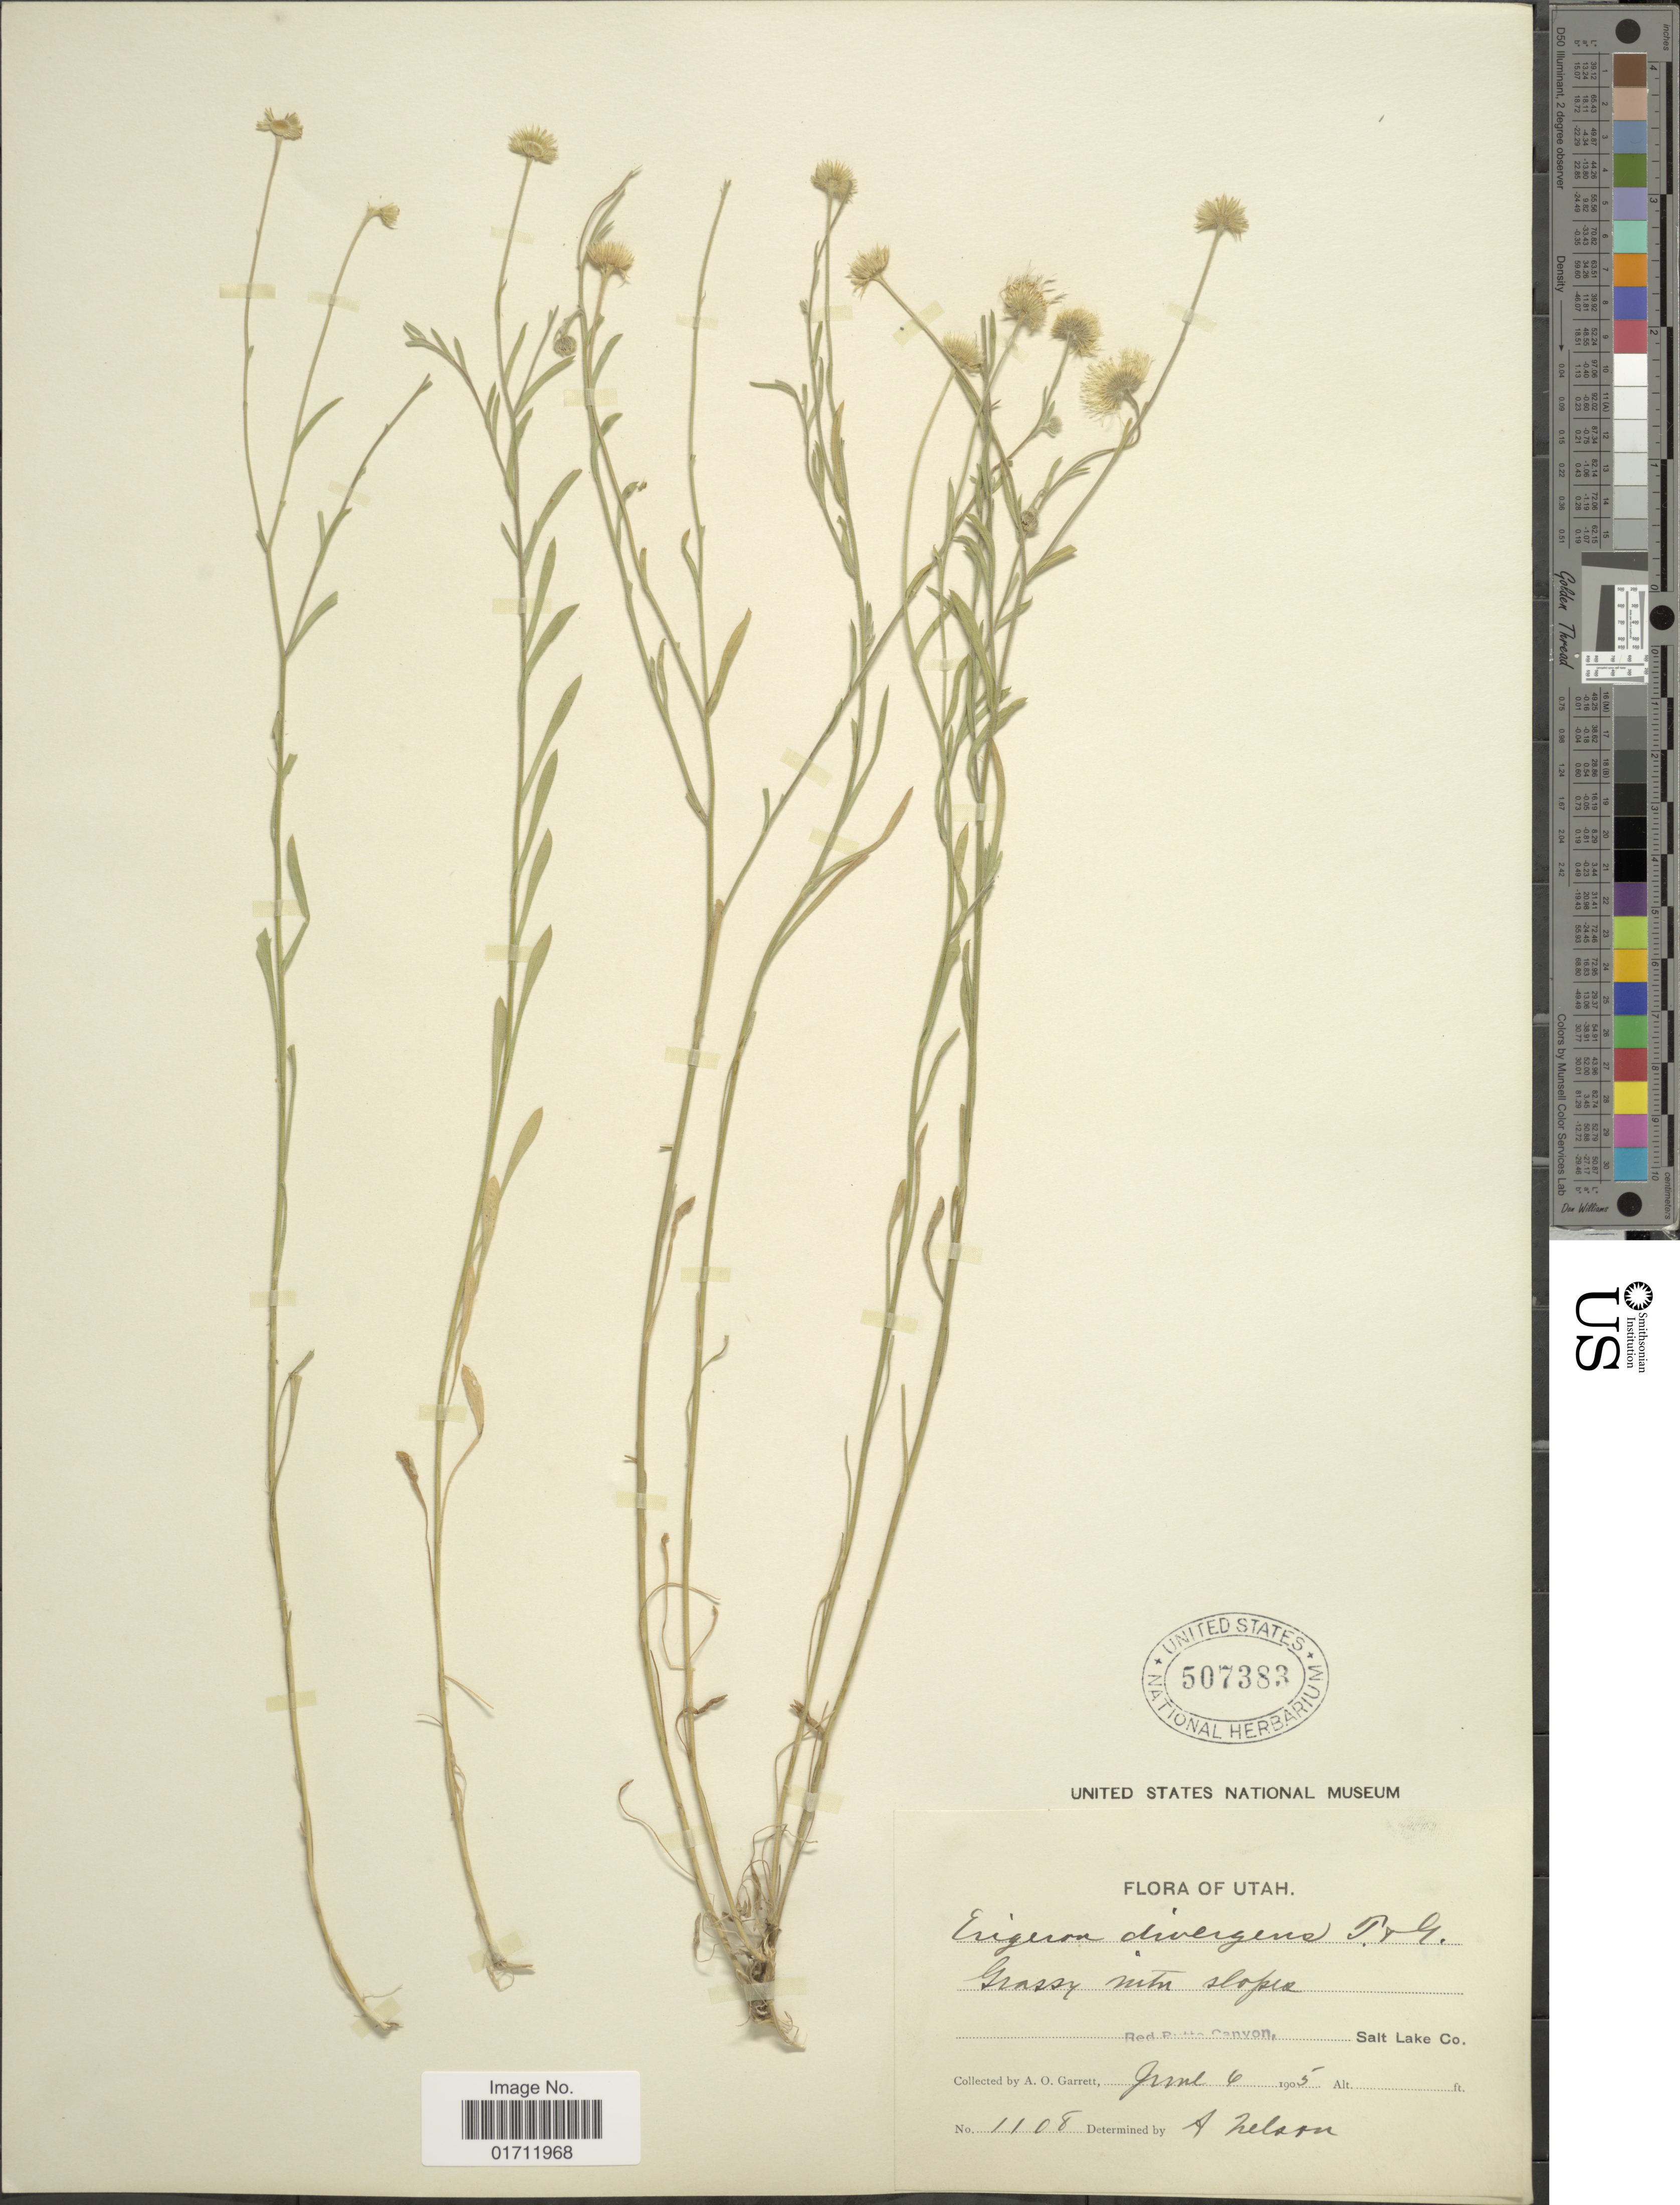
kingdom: Plantae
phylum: Tracheophyta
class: Magnoliopsida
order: Asterales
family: Asteraceae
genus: Erigeron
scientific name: Erigeron divergens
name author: Torr. & A. Gray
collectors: A. O. Garrett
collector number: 1108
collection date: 1905-06-06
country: United States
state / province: Utah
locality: Grassy mtn slopes, Red Butte Canyon,m Salt Lake Co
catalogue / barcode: US 507383